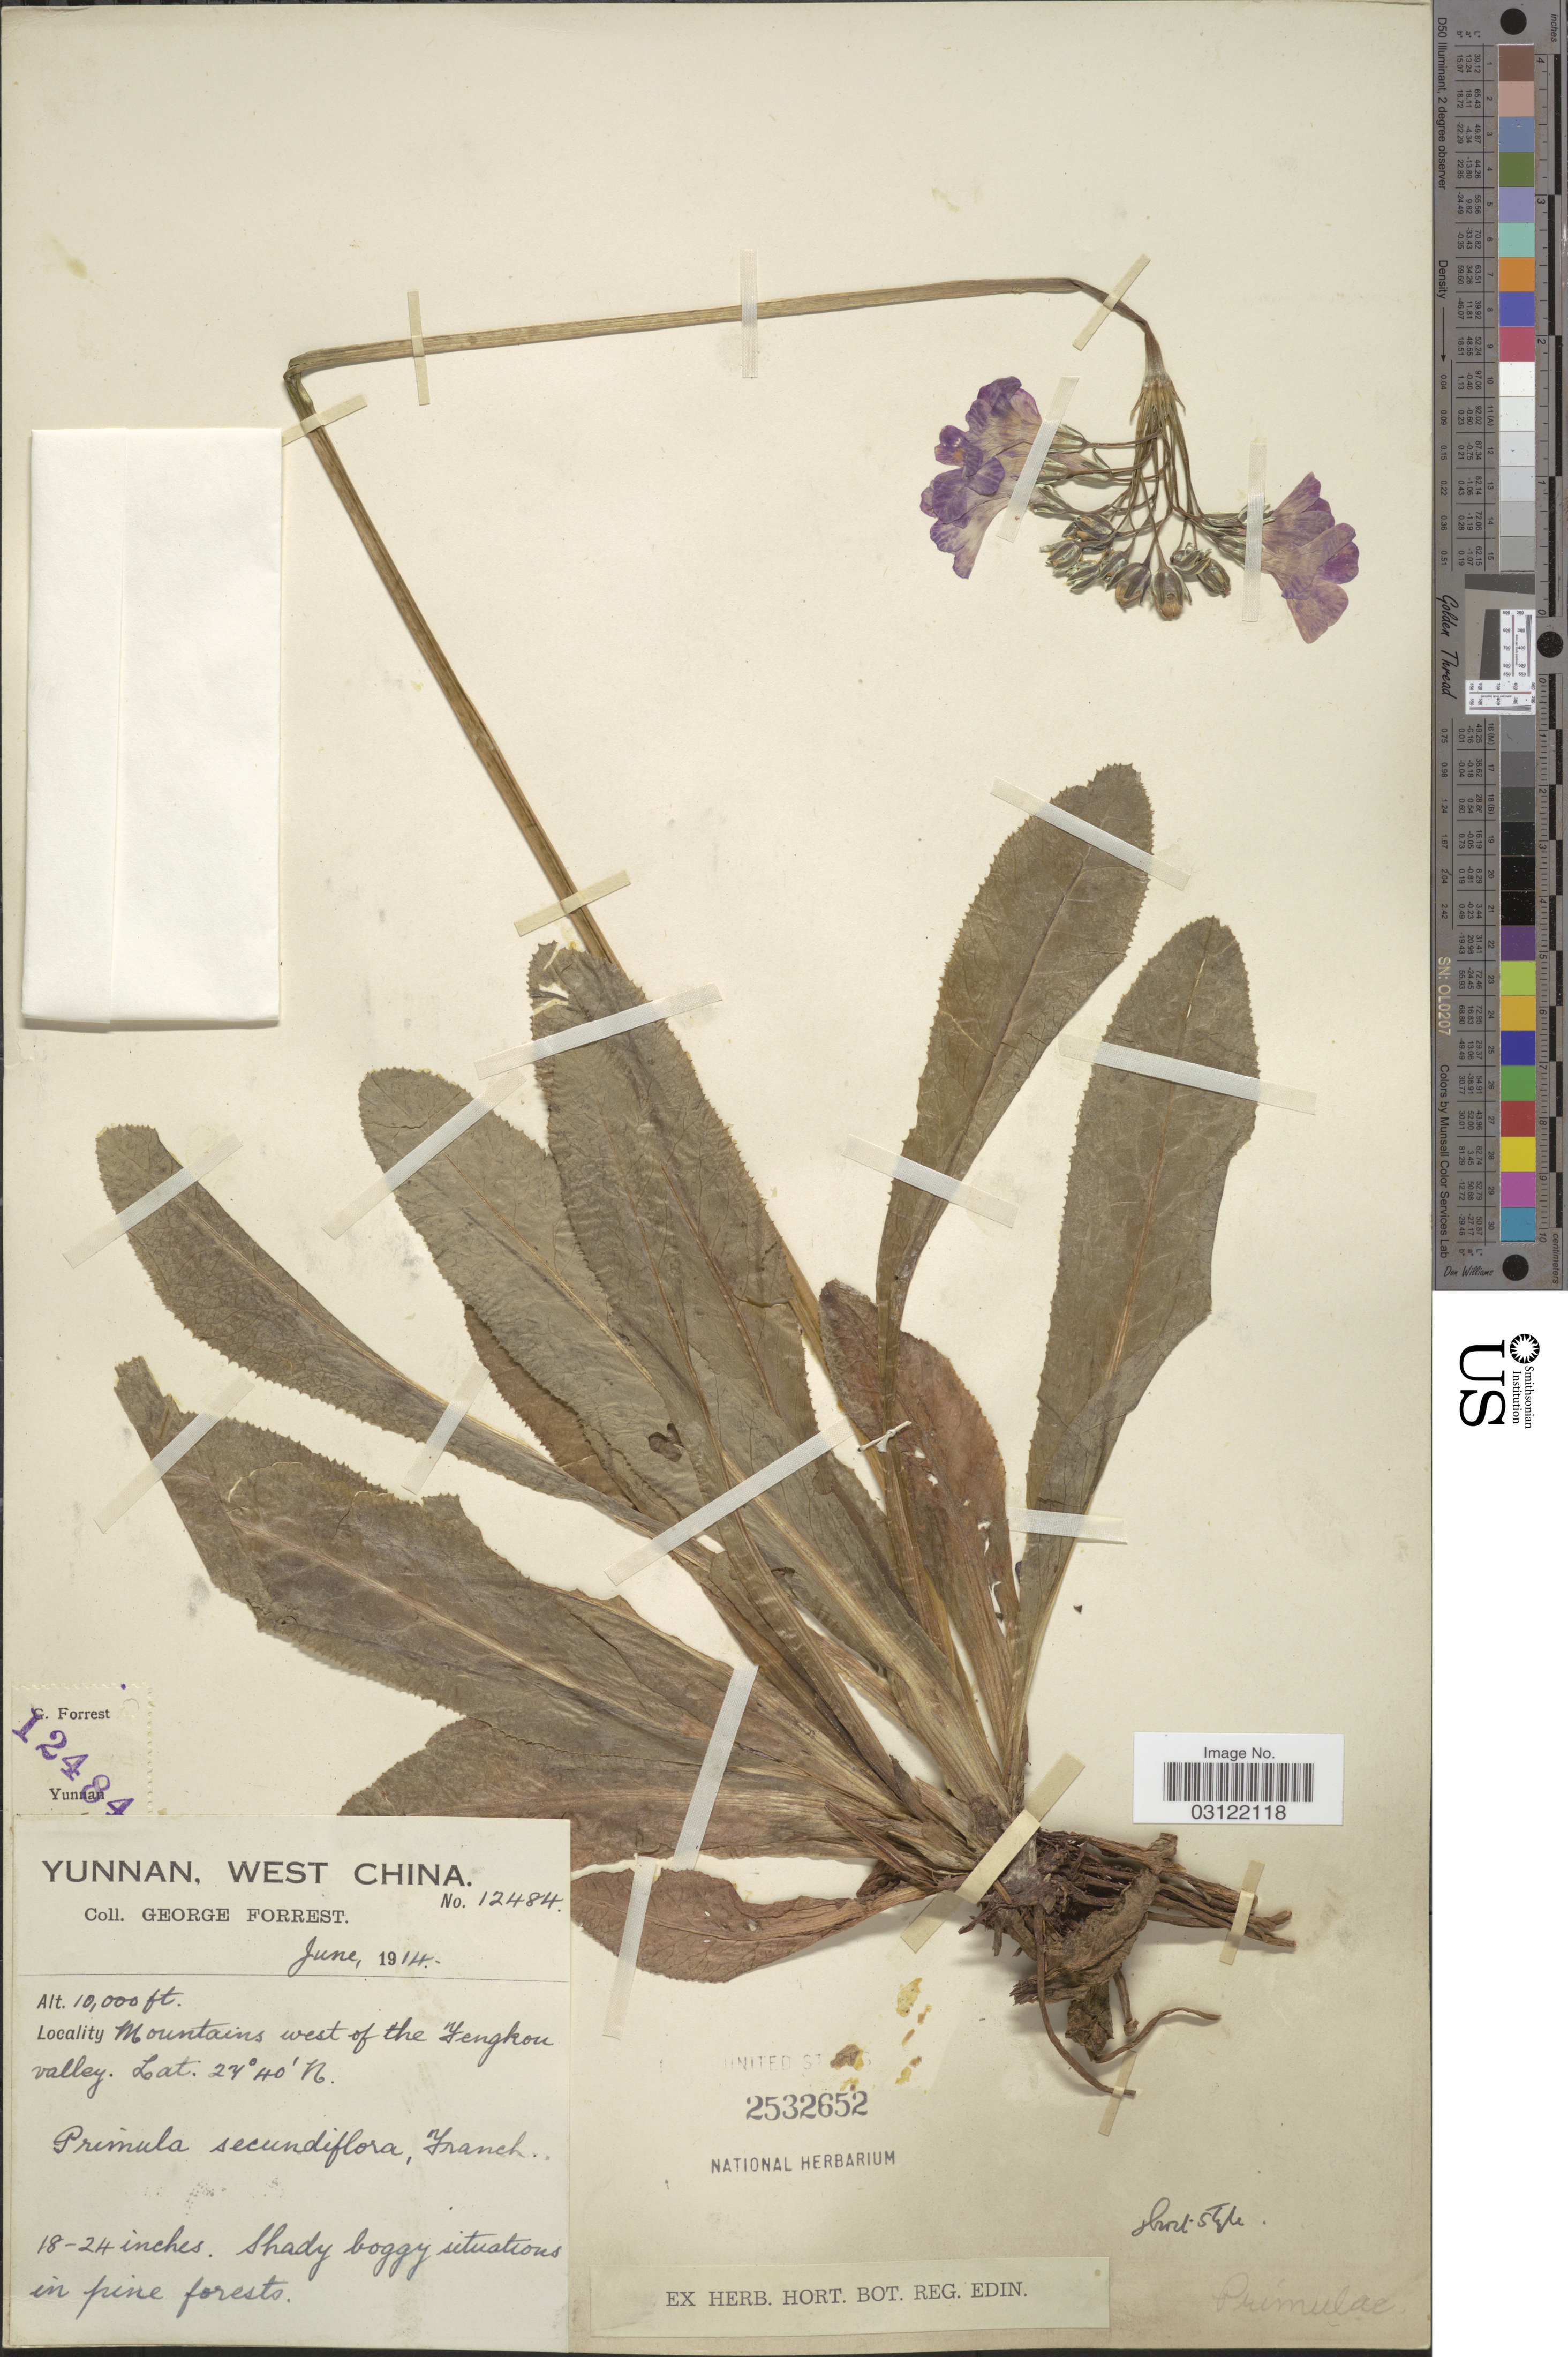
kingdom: Plantae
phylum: Tracheophyta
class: Magnoliopsida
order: Ericales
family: Primulaceae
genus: Primula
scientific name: Primula secundiflora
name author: Franch.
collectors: G. Forrest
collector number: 12484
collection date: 1914-06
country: China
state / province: Yunnan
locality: West China. Mountains west of the Yengkou valley.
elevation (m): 3048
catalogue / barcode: US 2532652